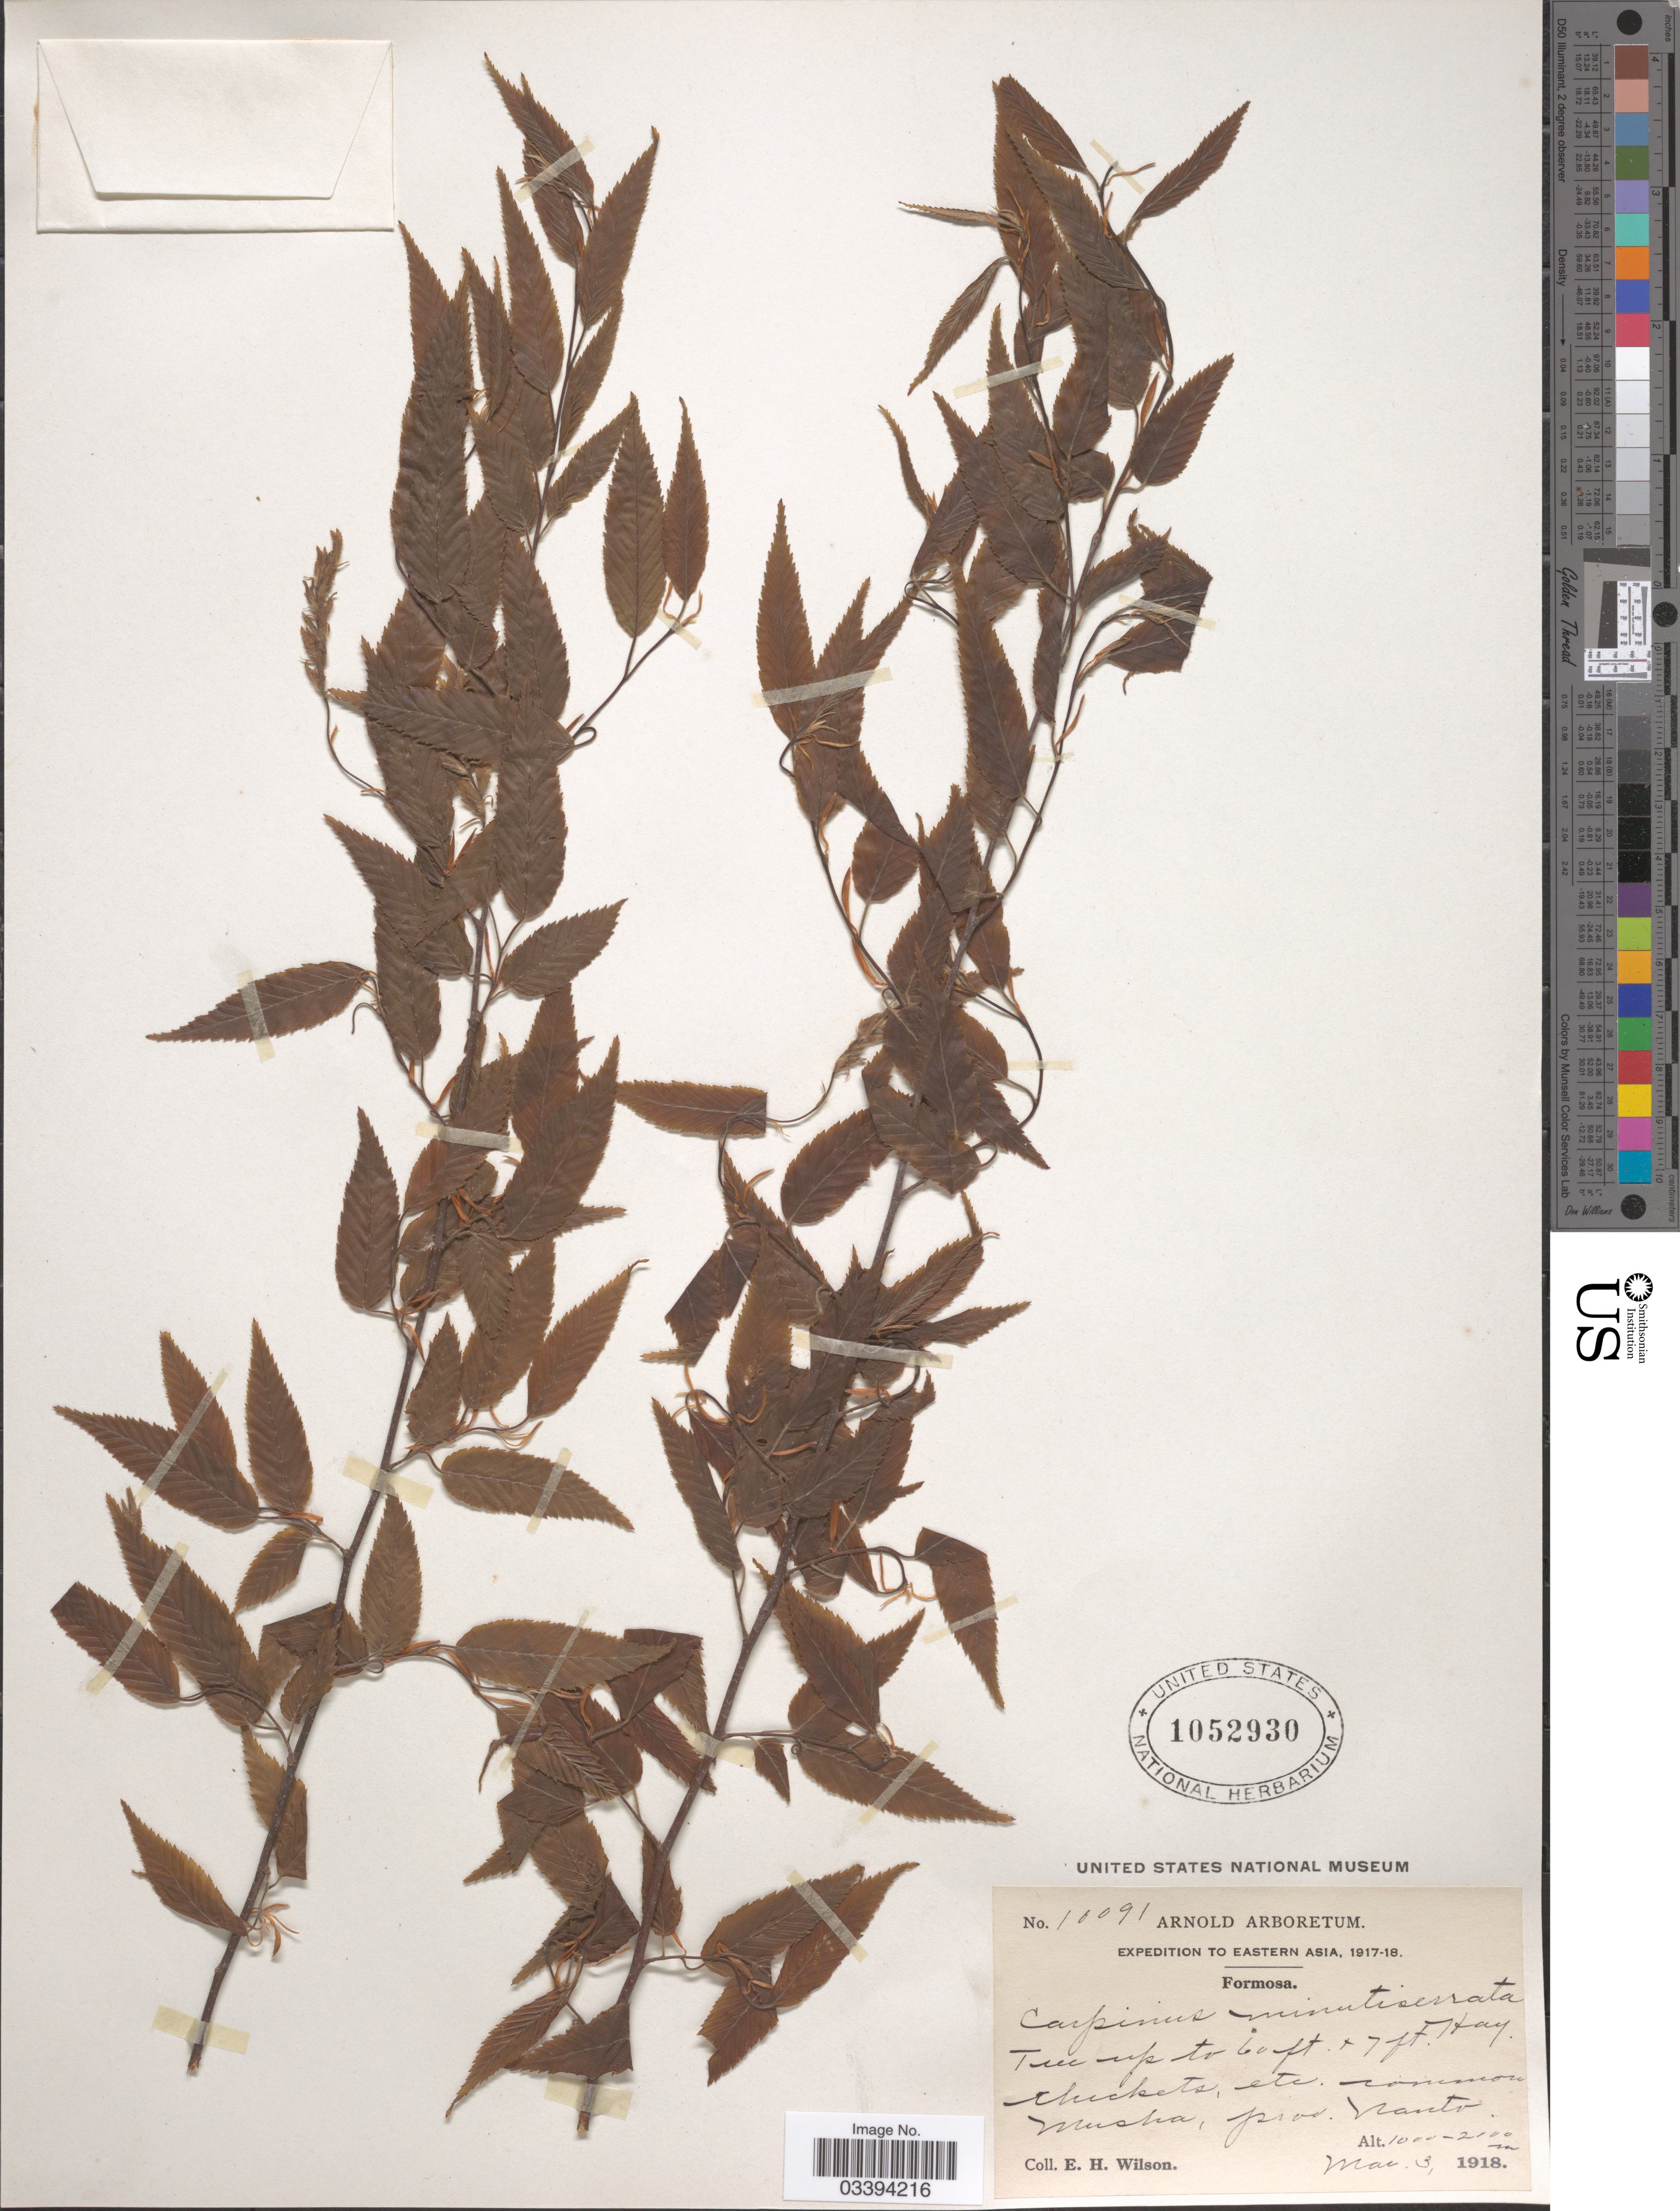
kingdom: Plantae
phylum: Tracheophyta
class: Magnoliopsida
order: Fagales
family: Betulaceae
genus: Carpinus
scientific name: Carpinus minutiserrata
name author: Hayata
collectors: E. Wilson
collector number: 10091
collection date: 1918-05-03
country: Taiwan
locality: Formosa. Musha, prov. Nanto.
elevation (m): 1000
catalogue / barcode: US 1052930